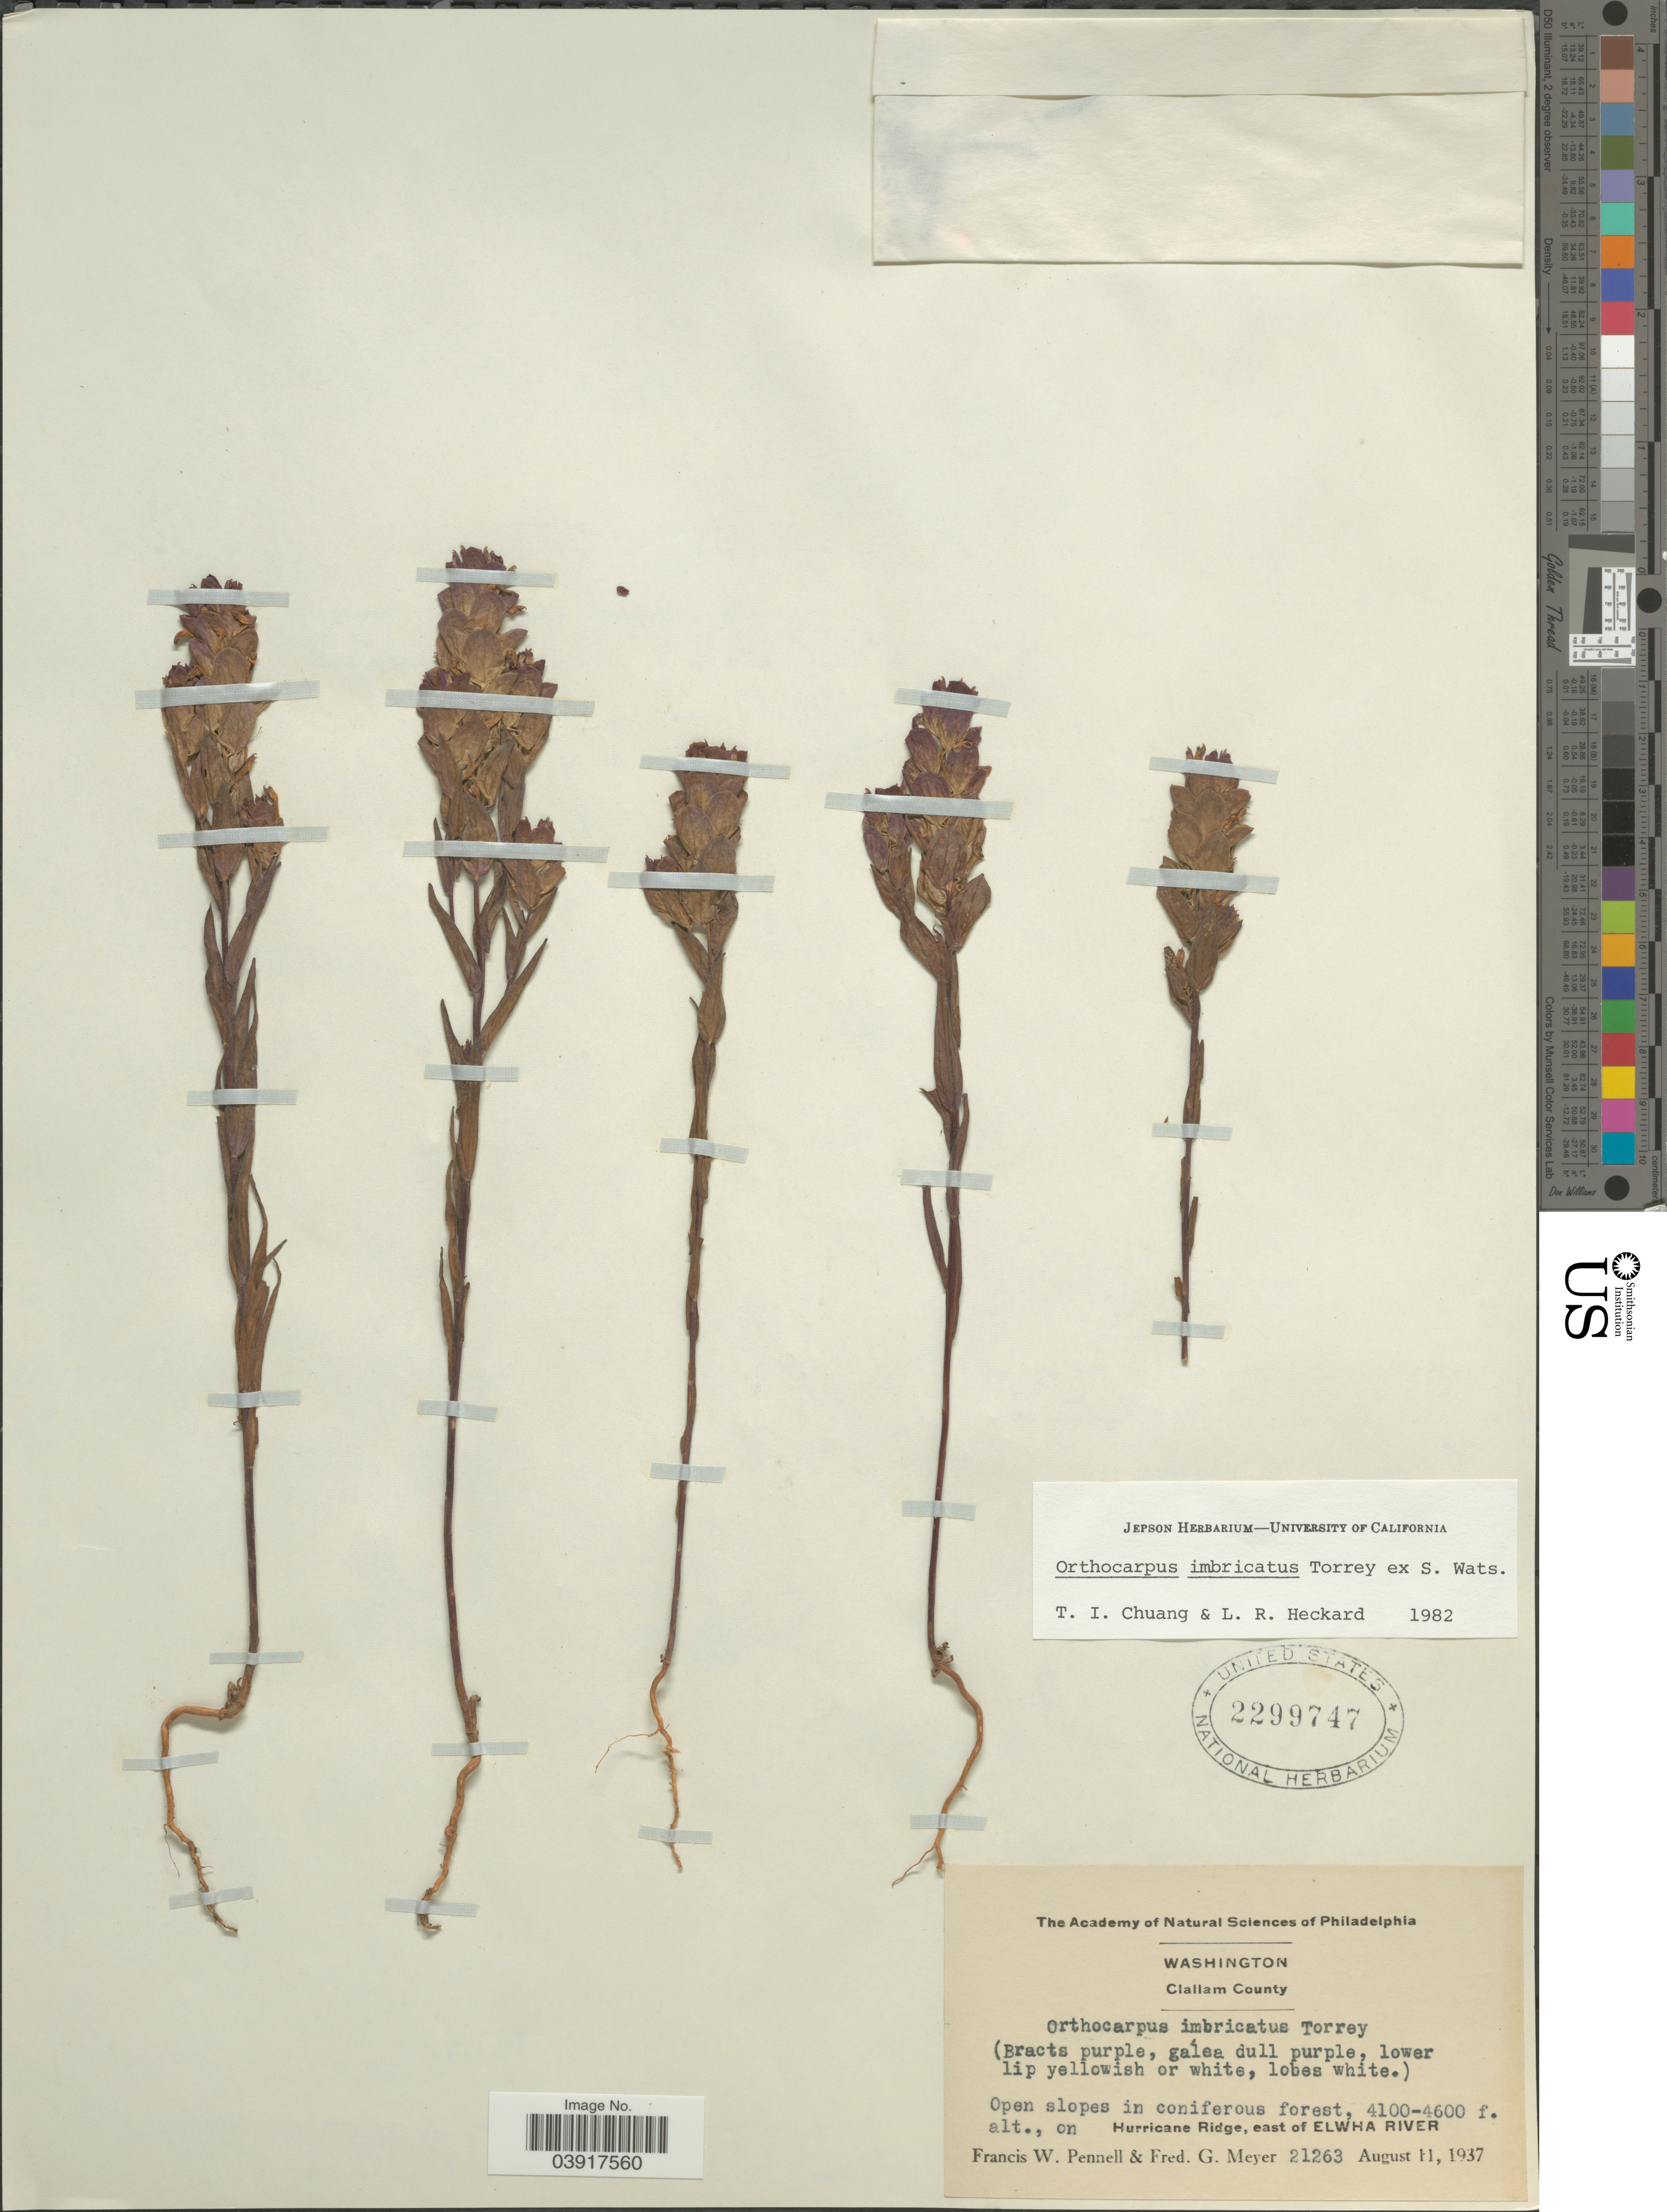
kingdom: Plantae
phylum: Tracheophyta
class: Magnoliopsida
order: Lamiales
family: Orobanchaceae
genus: Orthocarpus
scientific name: Orthocarpus imbricatus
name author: Torr. ex S. Watson in C. King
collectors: F. W. Pennell & F. G. Meyer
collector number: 21263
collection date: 1937-08-11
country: United States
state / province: Washington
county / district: Clallam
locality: Clallam County. Hurricane Ridge, east of Elwha River.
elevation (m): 1250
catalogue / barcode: US 2299747